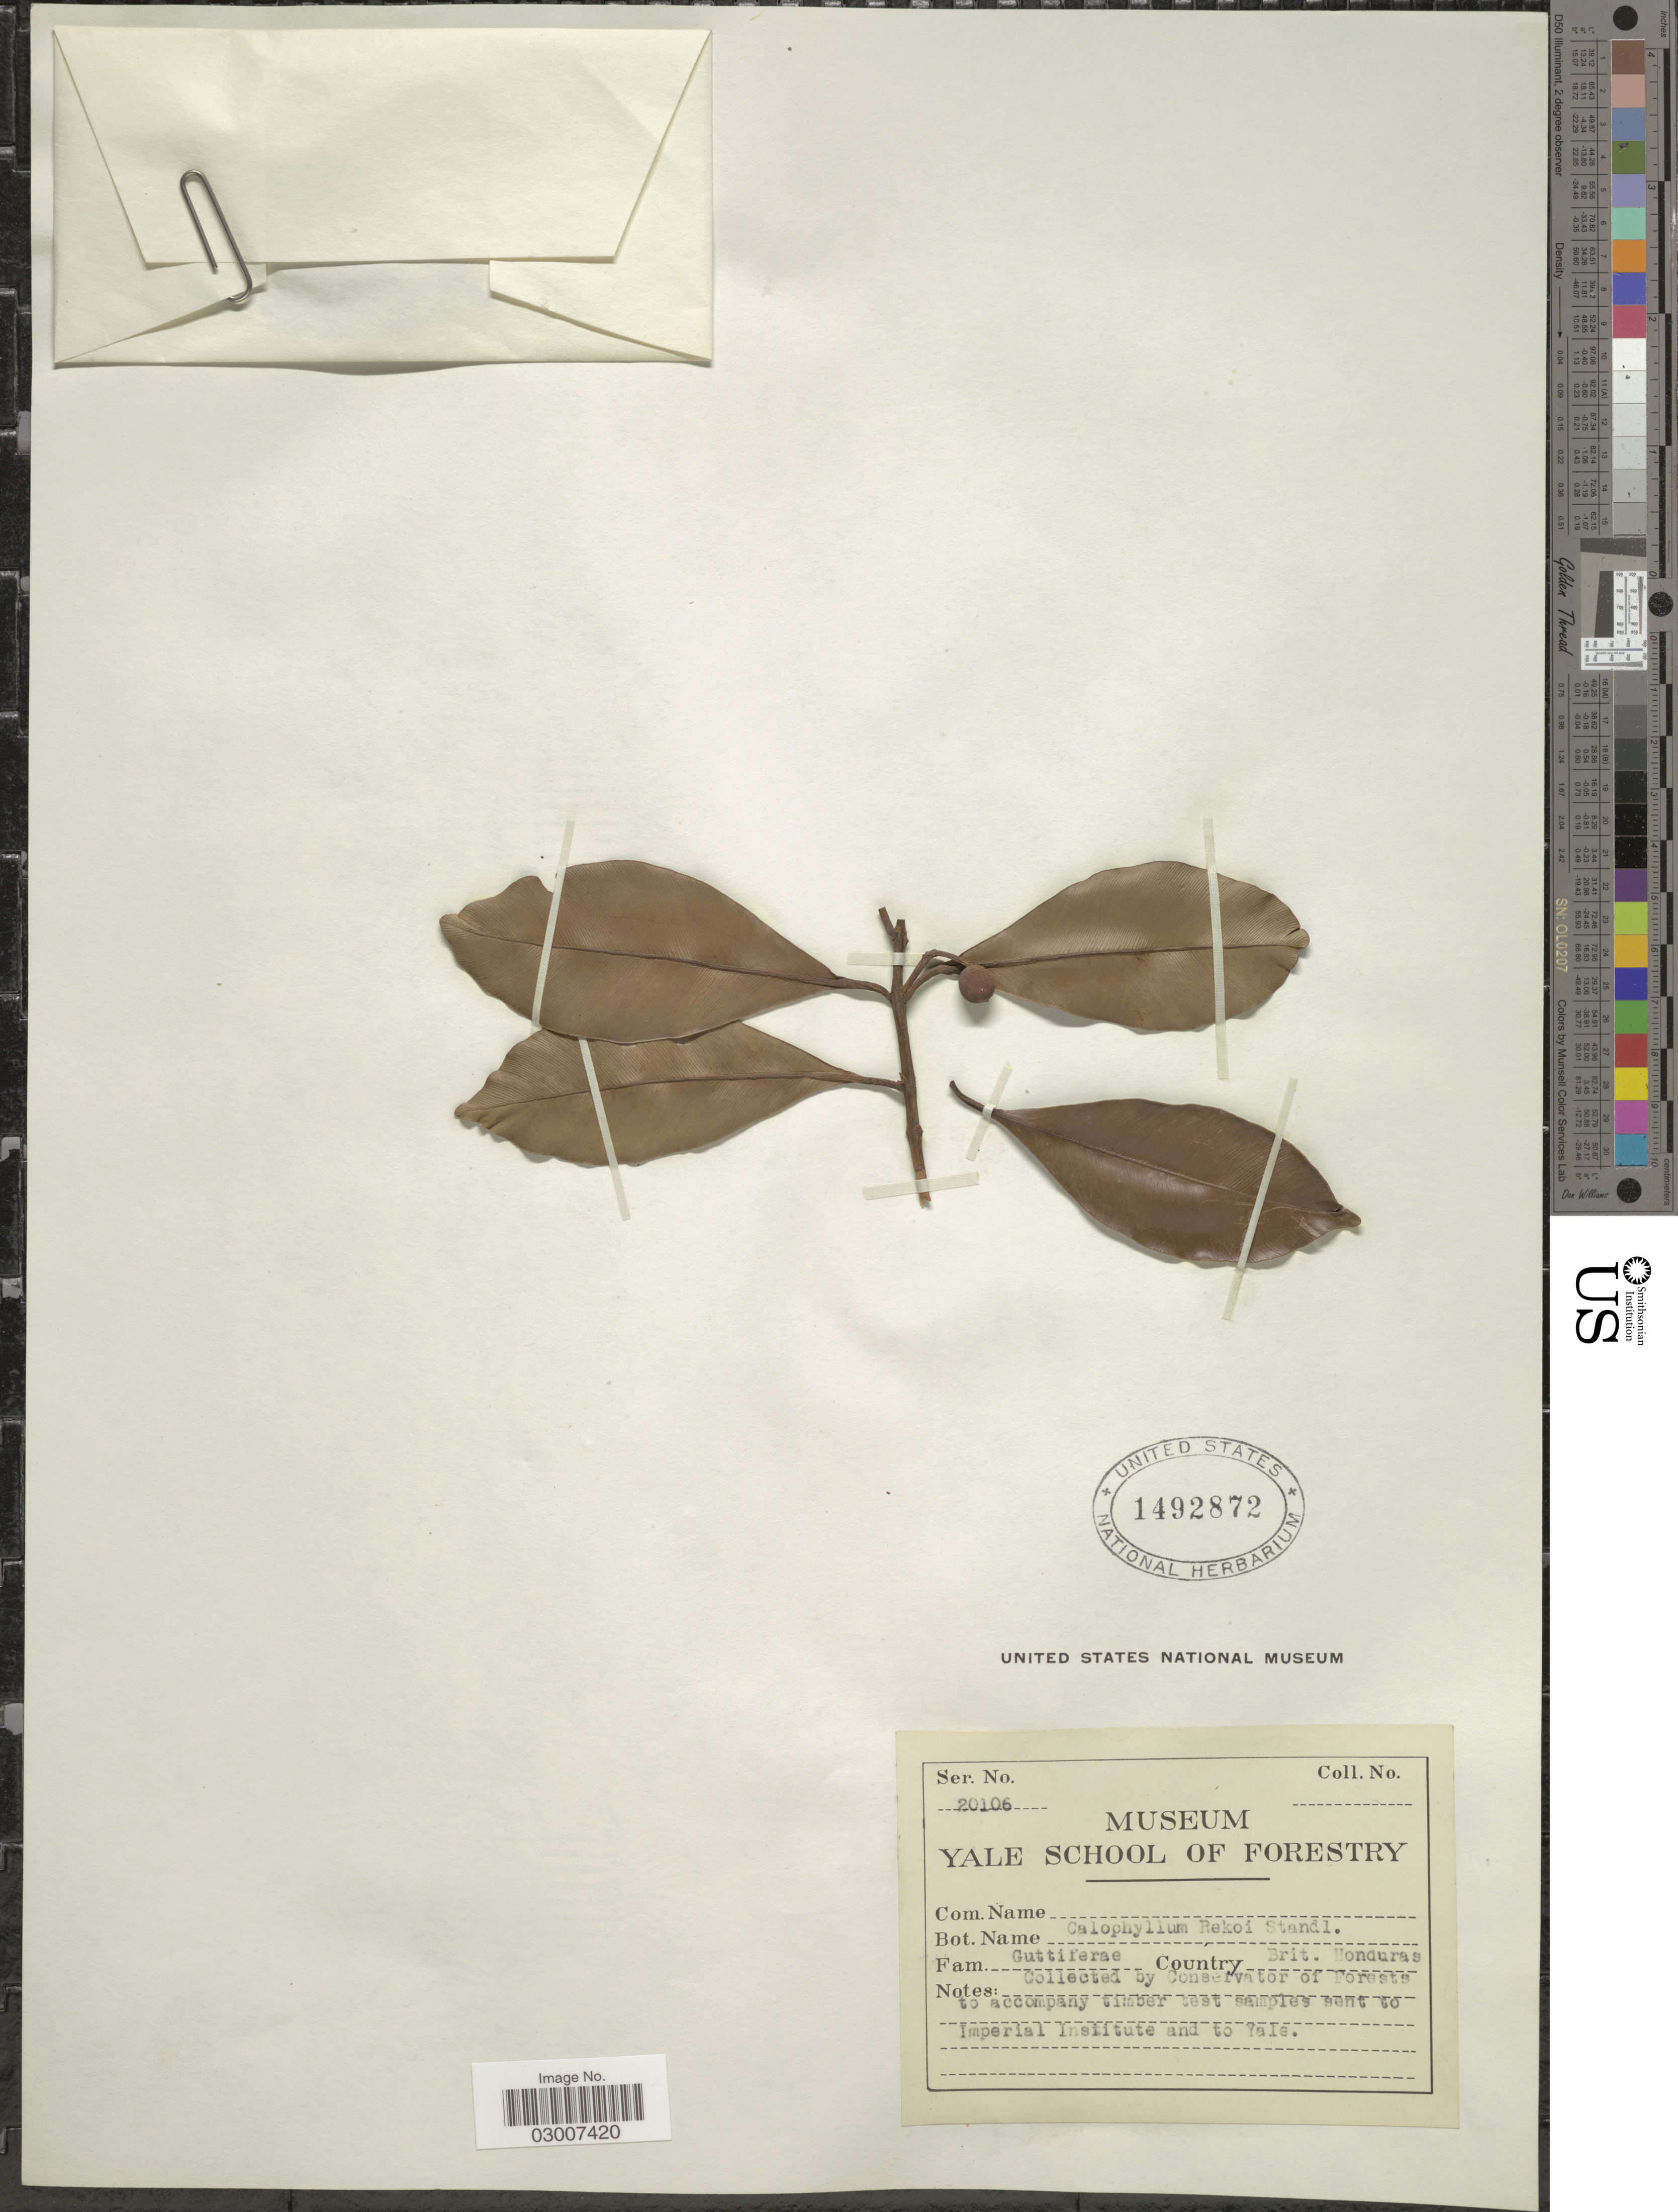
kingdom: Plantae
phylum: Tracheophyta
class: Magnoliopsida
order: Malpighiales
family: Calophyllaceae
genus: Calophyllum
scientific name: Calophyllum brasiliense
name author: Cambess.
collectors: -. Cons. of Forests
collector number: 20106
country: Belize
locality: Country Brit. Honduras.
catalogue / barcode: US 1492872